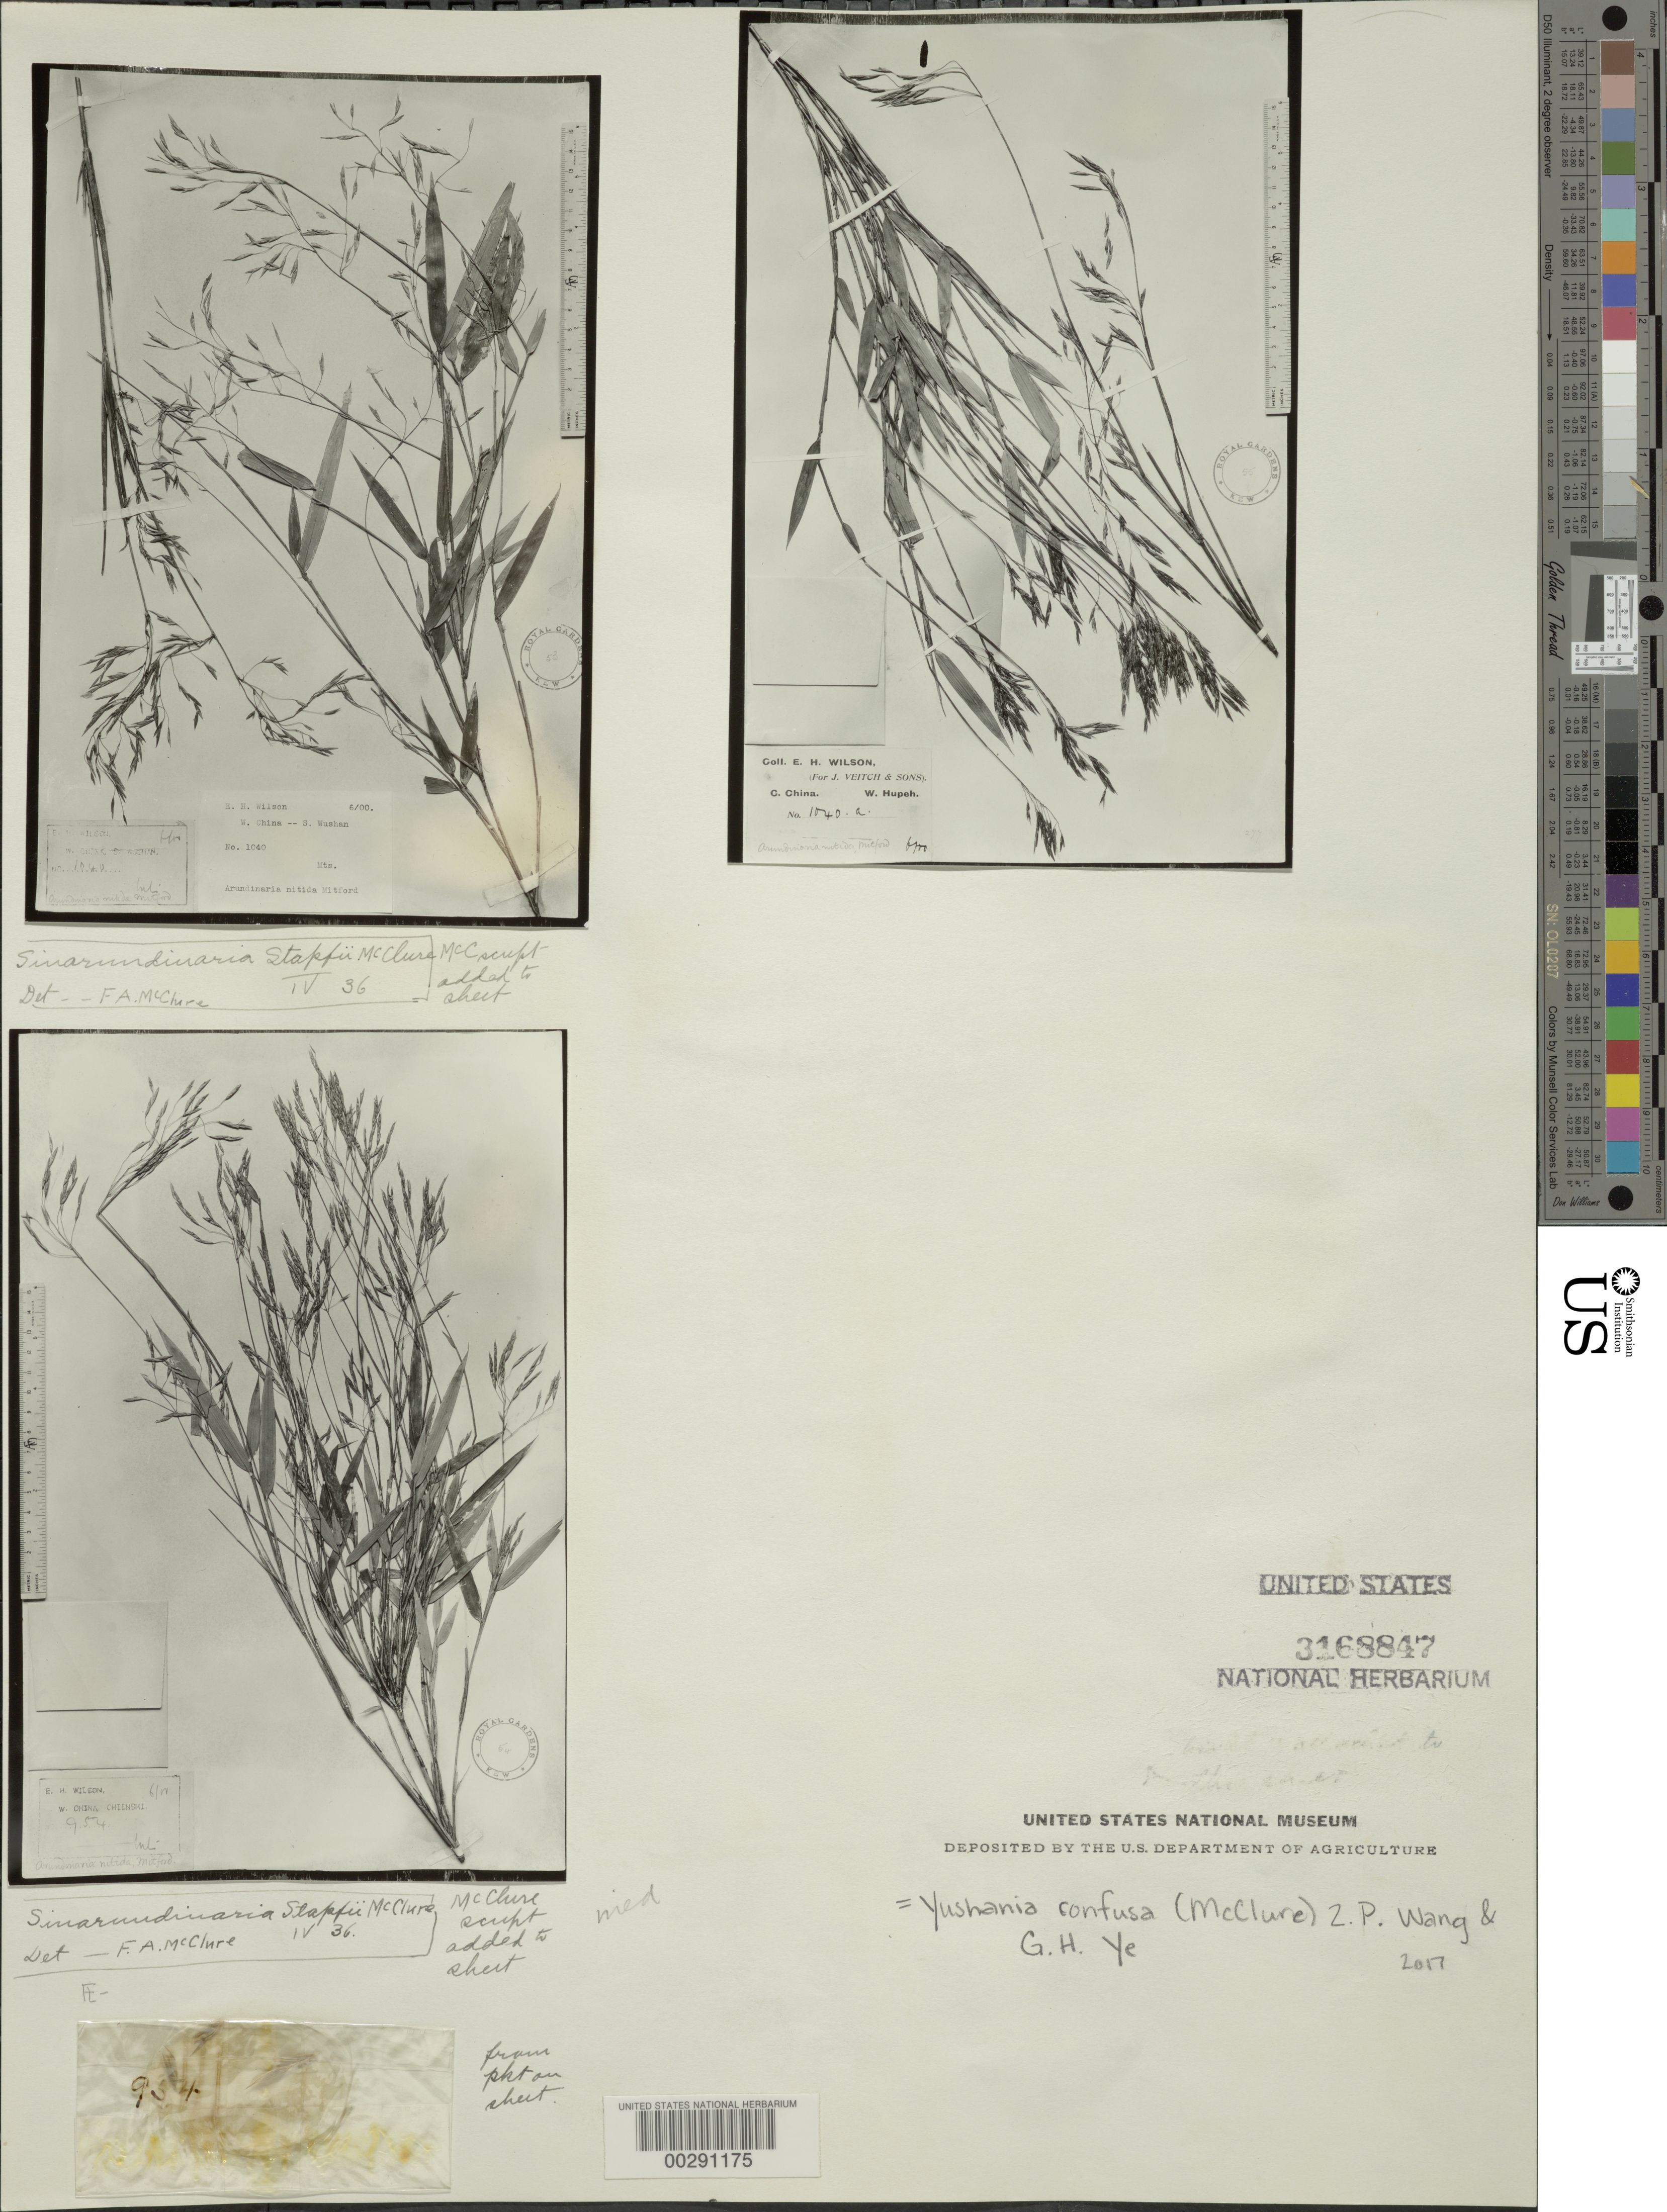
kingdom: Plantae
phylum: Tracheophyta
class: Liliopsida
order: Poales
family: Poaceae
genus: Yushania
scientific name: Yushania confusa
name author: (McClure) Z.P. Wang & G.H. Ye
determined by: Poaceae Reorganization Project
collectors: E. H. Wilson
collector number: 954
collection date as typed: Jun 1900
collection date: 1900-06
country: China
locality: W china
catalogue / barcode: US 3168847